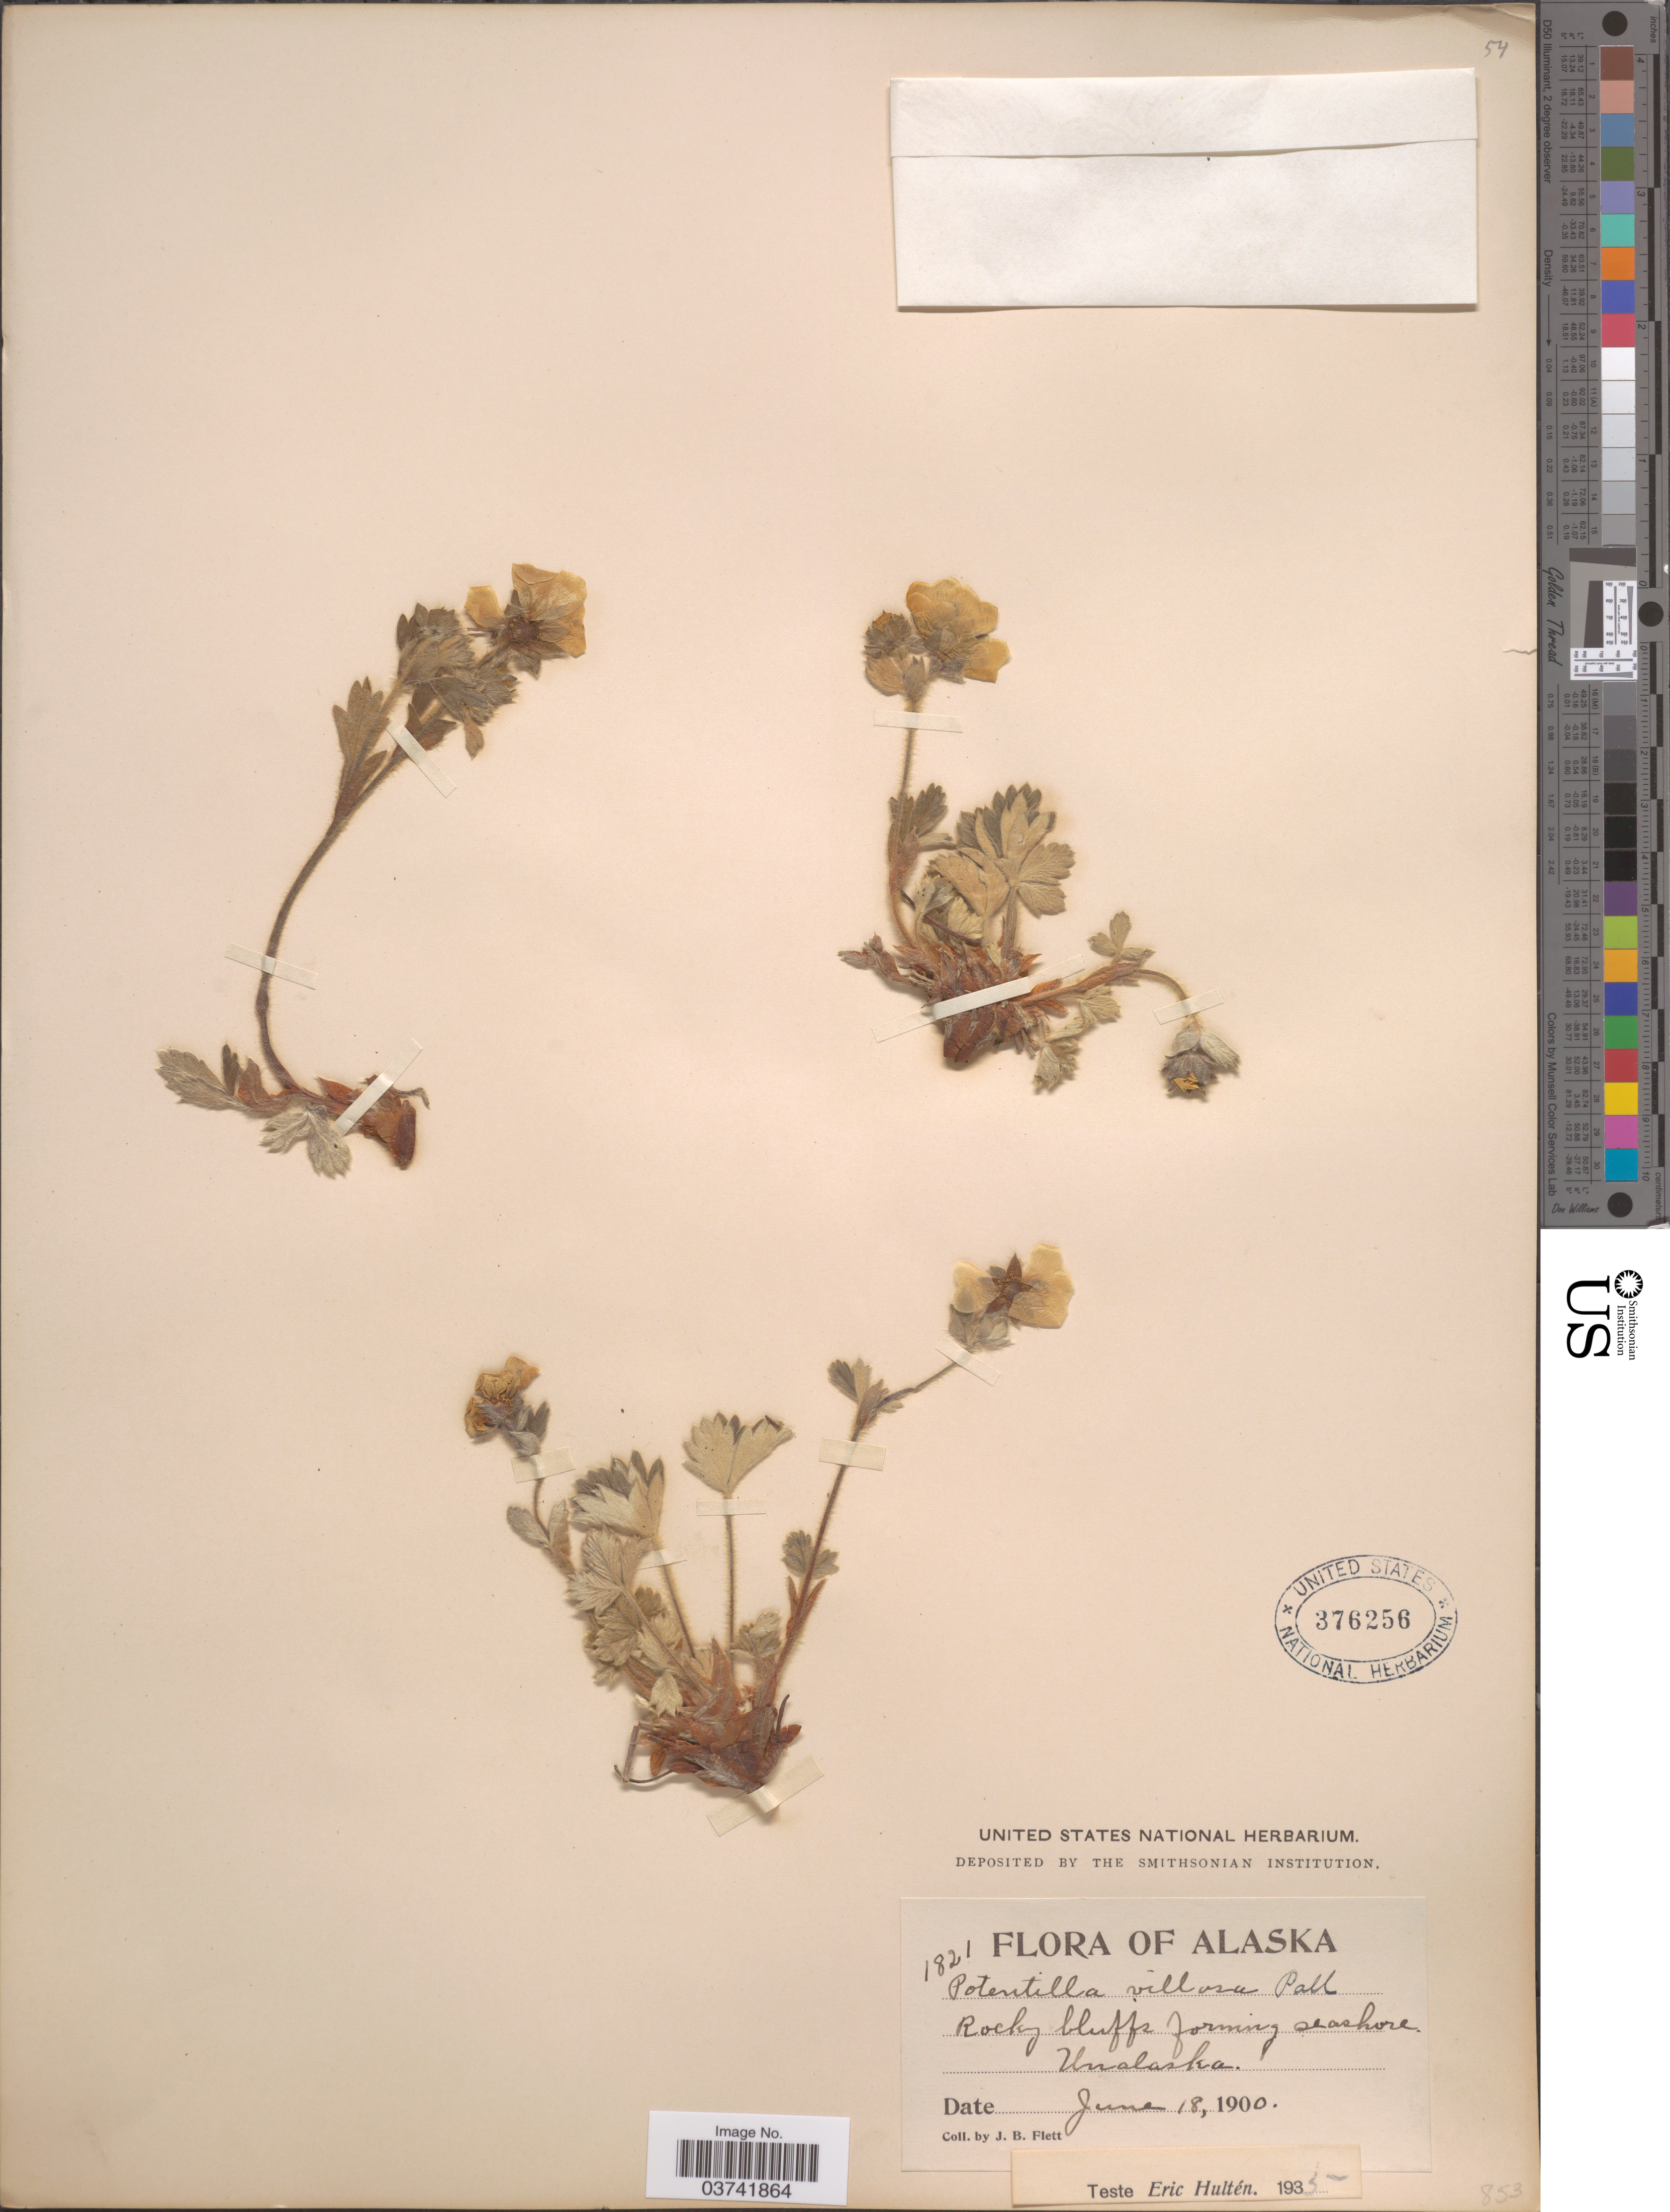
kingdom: Plantae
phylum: Tracheophyta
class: Magnoliopsida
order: Rosales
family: Rosaceae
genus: Potentilla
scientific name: Potentilla villosa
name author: Pall. ex Pursh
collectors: J. Flett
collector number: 1821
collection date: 1900-06-18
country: United States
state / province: Alaska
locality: Unalaska.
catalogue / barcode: US 376256